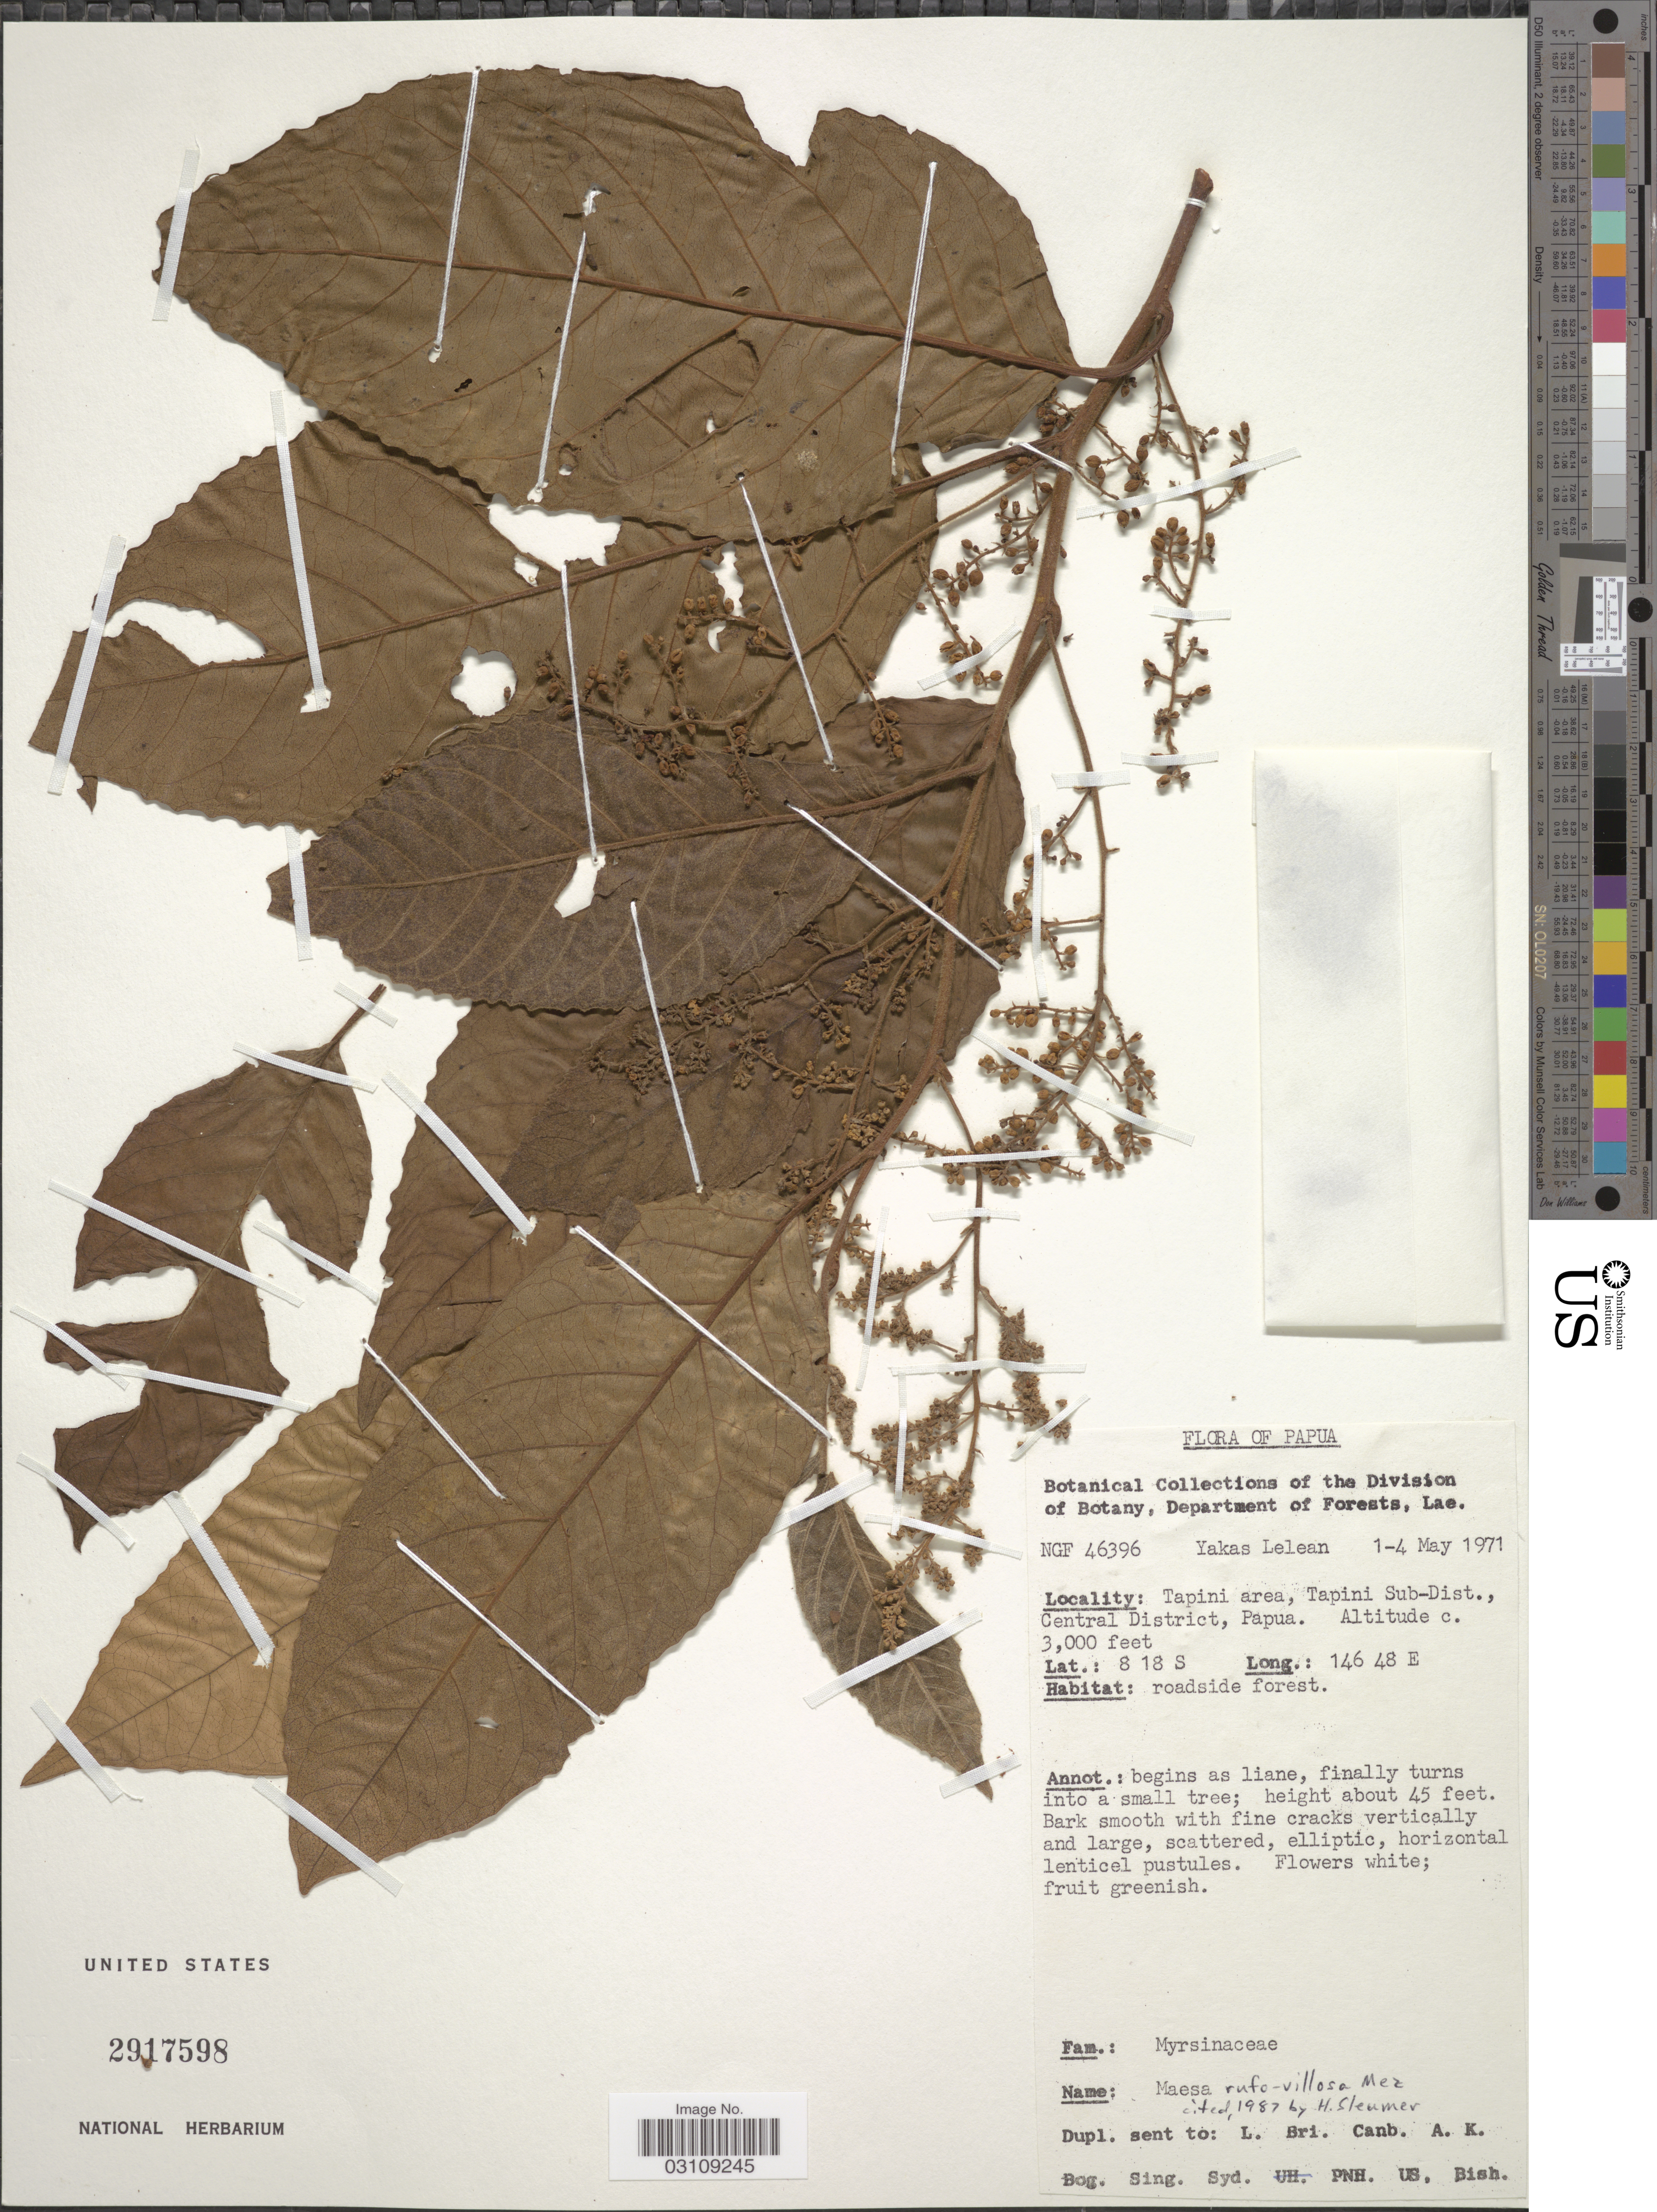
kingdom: Plantae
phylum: Tracheophyta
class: Magnoliopsida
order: Ericales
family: Primulaceae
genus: Maesa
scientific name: Maesa rufovillosa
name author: Mez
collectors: Y. Lelean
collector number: NGF46396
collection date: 1971-05-01/1971-05-04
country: Papua New Guinea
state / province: Central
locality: Tapini area, Tapini Sub-Dist., Central District.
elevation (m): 914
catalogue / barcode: US 2917598